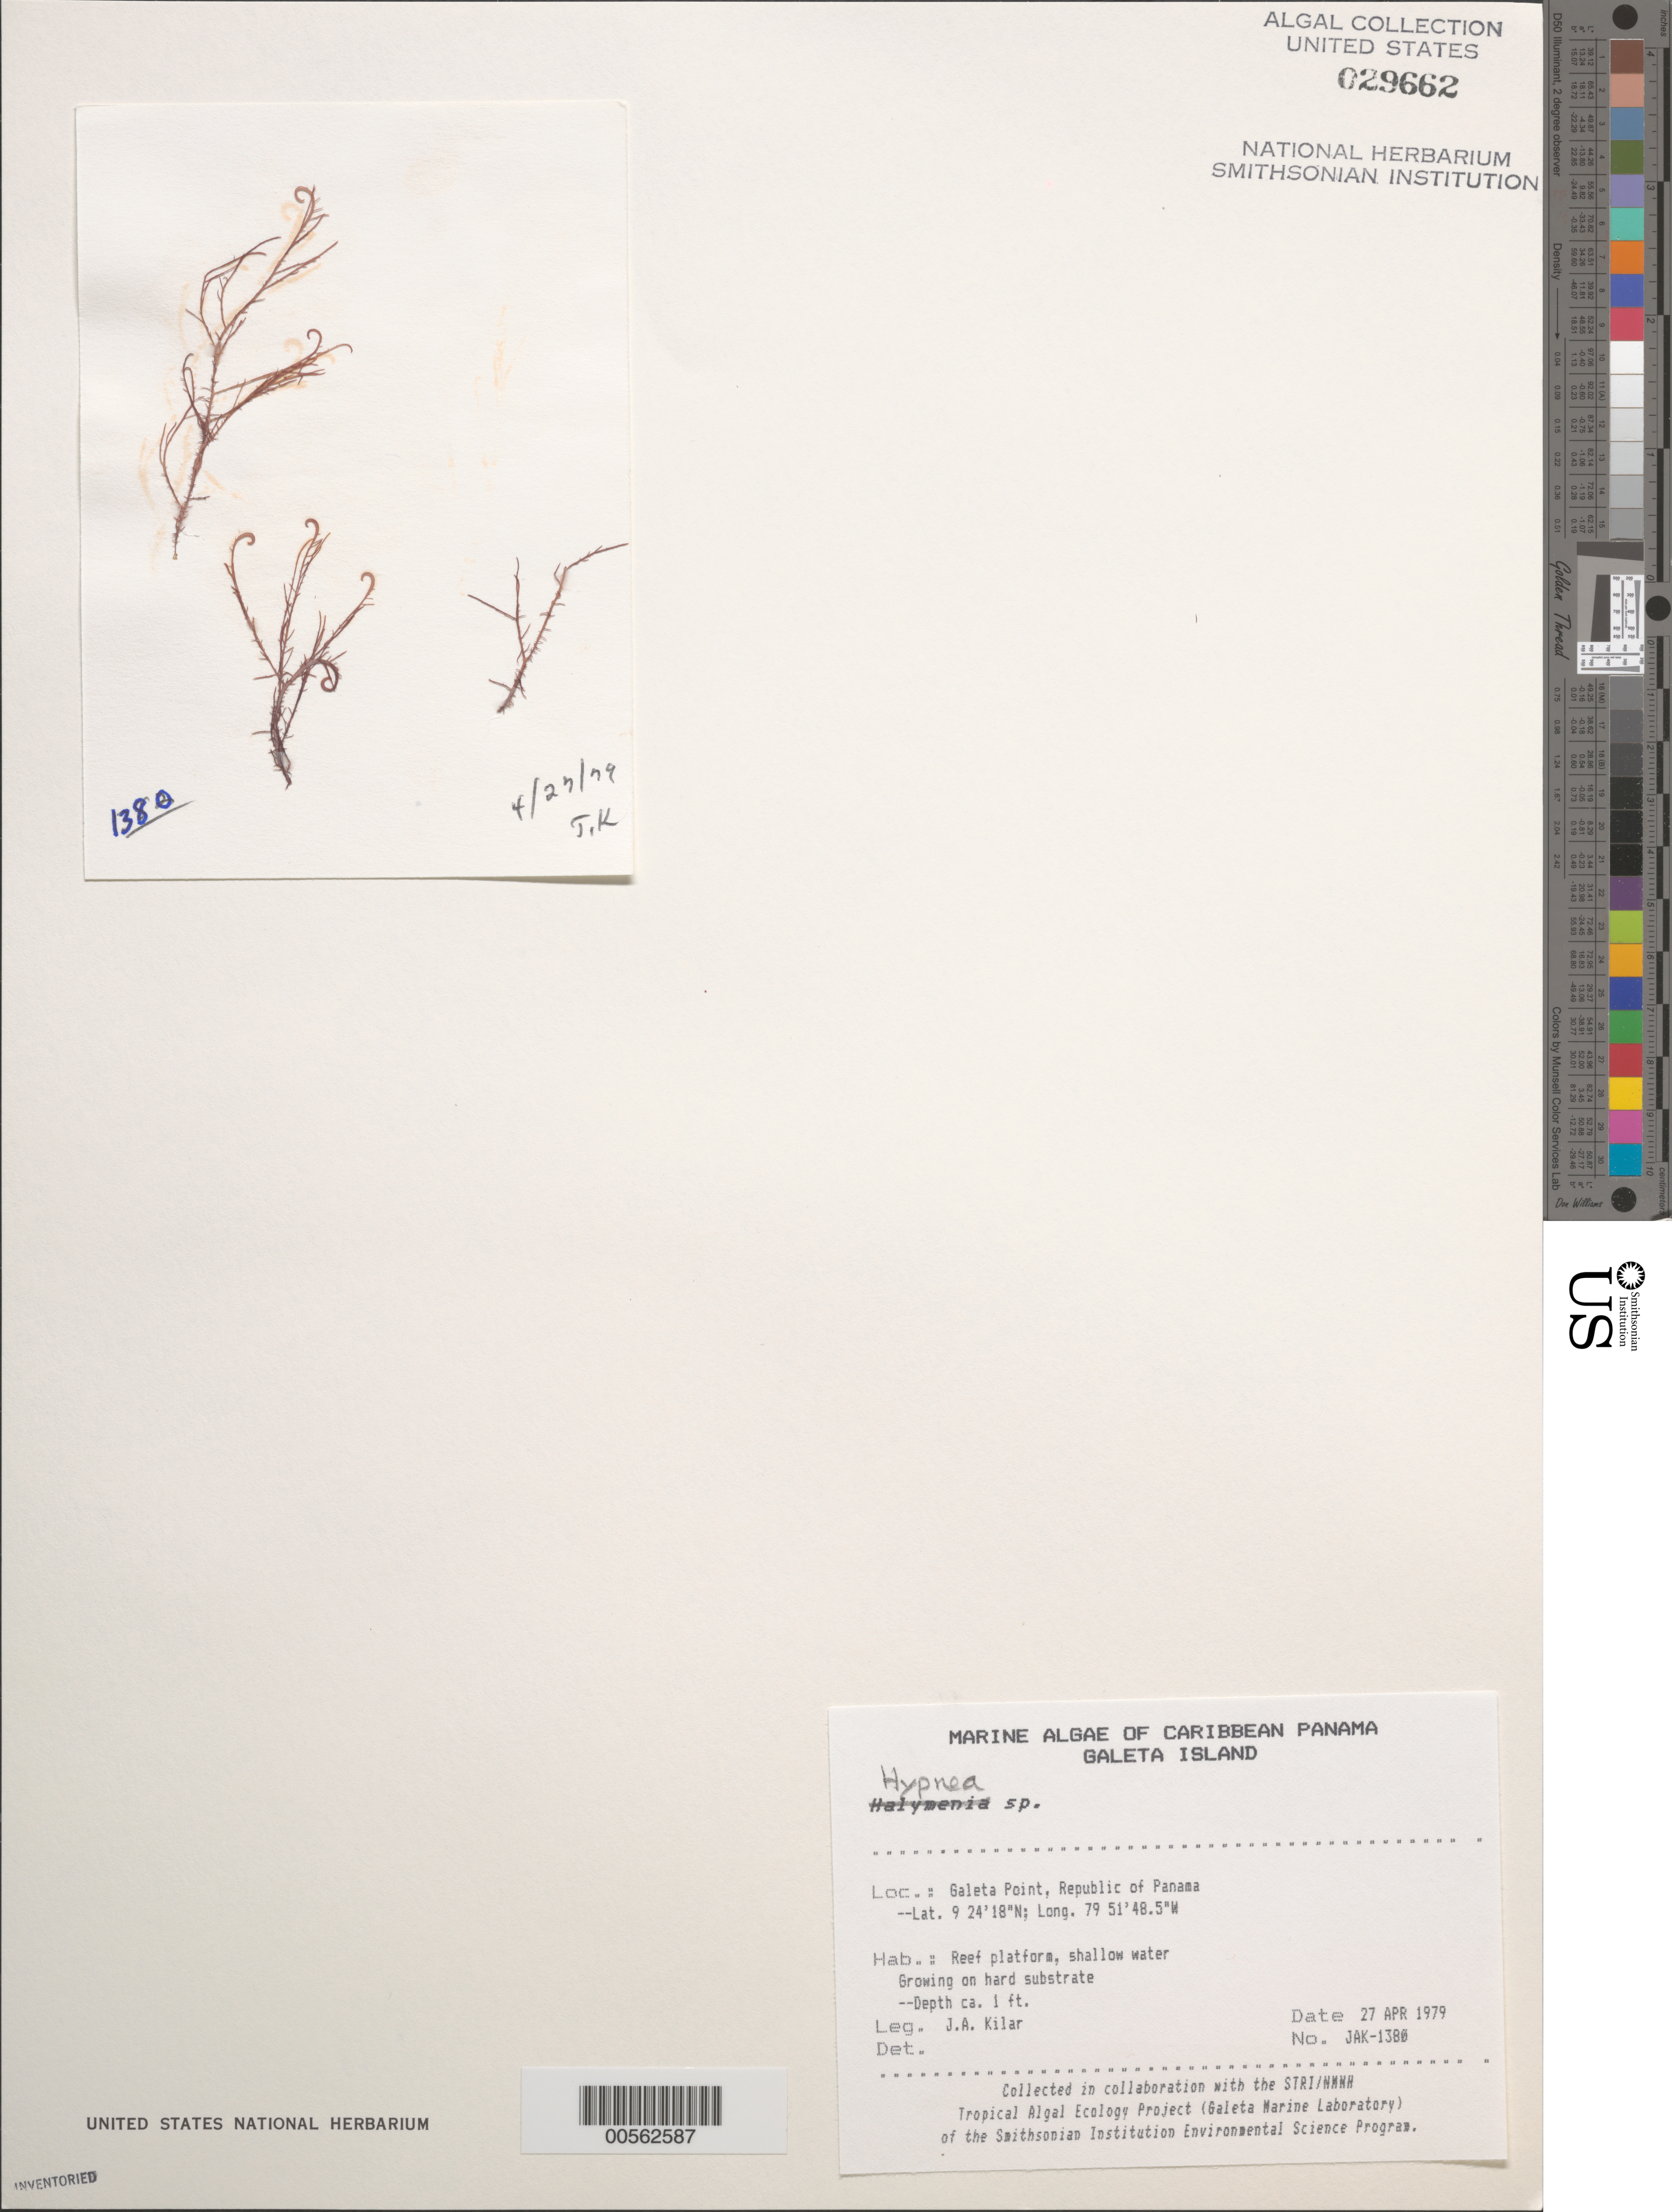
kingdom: Plantae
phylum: Rhodophyta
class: Florideophyceae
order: Gigartinales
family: Cystocloniaceae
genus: Hypnea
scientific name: Hypnea sp.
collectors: J. A. Kilar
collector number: JAK-1380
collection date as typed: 27 Apr 1979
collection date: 1979-04-27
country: Panama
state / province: Colón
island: Galeta Island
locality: Galeta Point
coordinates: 9 24' 18" N, 79 51' 48.5" W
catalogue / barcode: US 29662